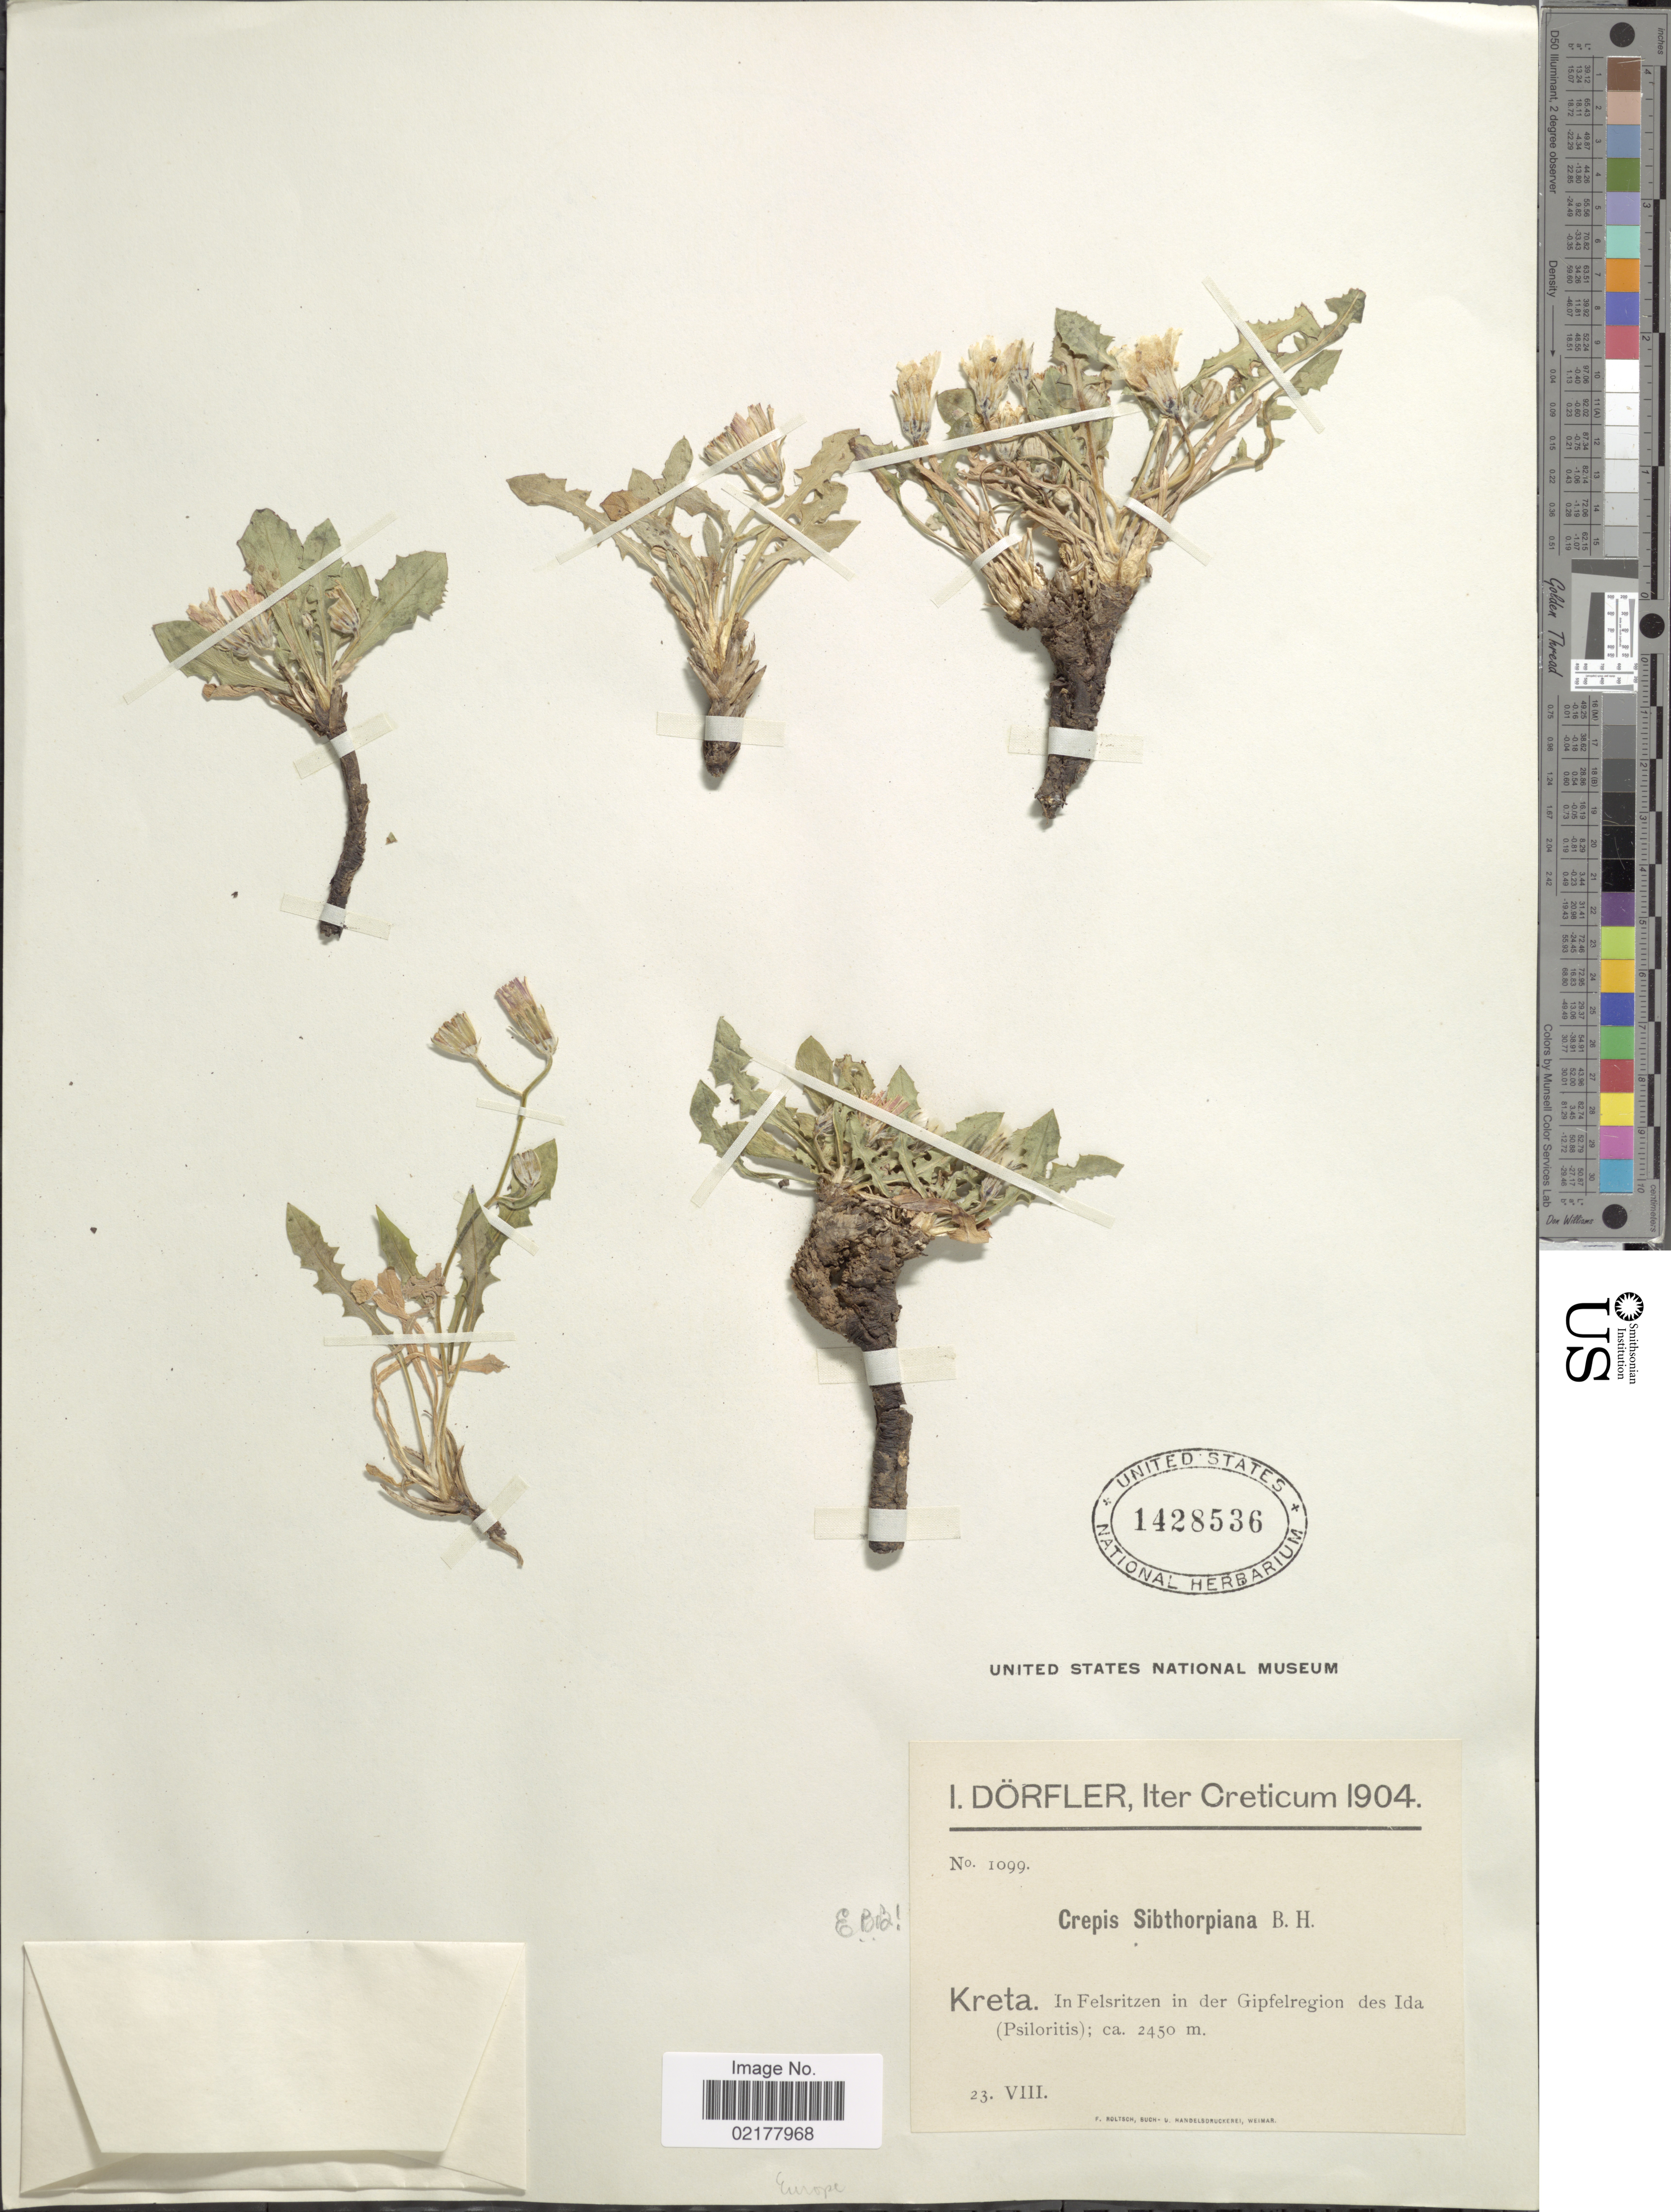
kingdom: Plantae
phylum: Tracheophyta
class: Magnoliopsida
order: Asterales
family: Asteraceae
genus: Crepis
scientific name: Crepis sibthorpiana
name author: Boiss. & Heldr.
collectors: I. Dörfler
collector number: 1099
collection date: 1904-08-23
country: Greece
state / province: Crete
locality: Creticum. Kreta. In Felsritzen in der Gipfelregion des Ida (Psiloritis)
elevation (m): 2450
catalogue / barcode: US 1428536